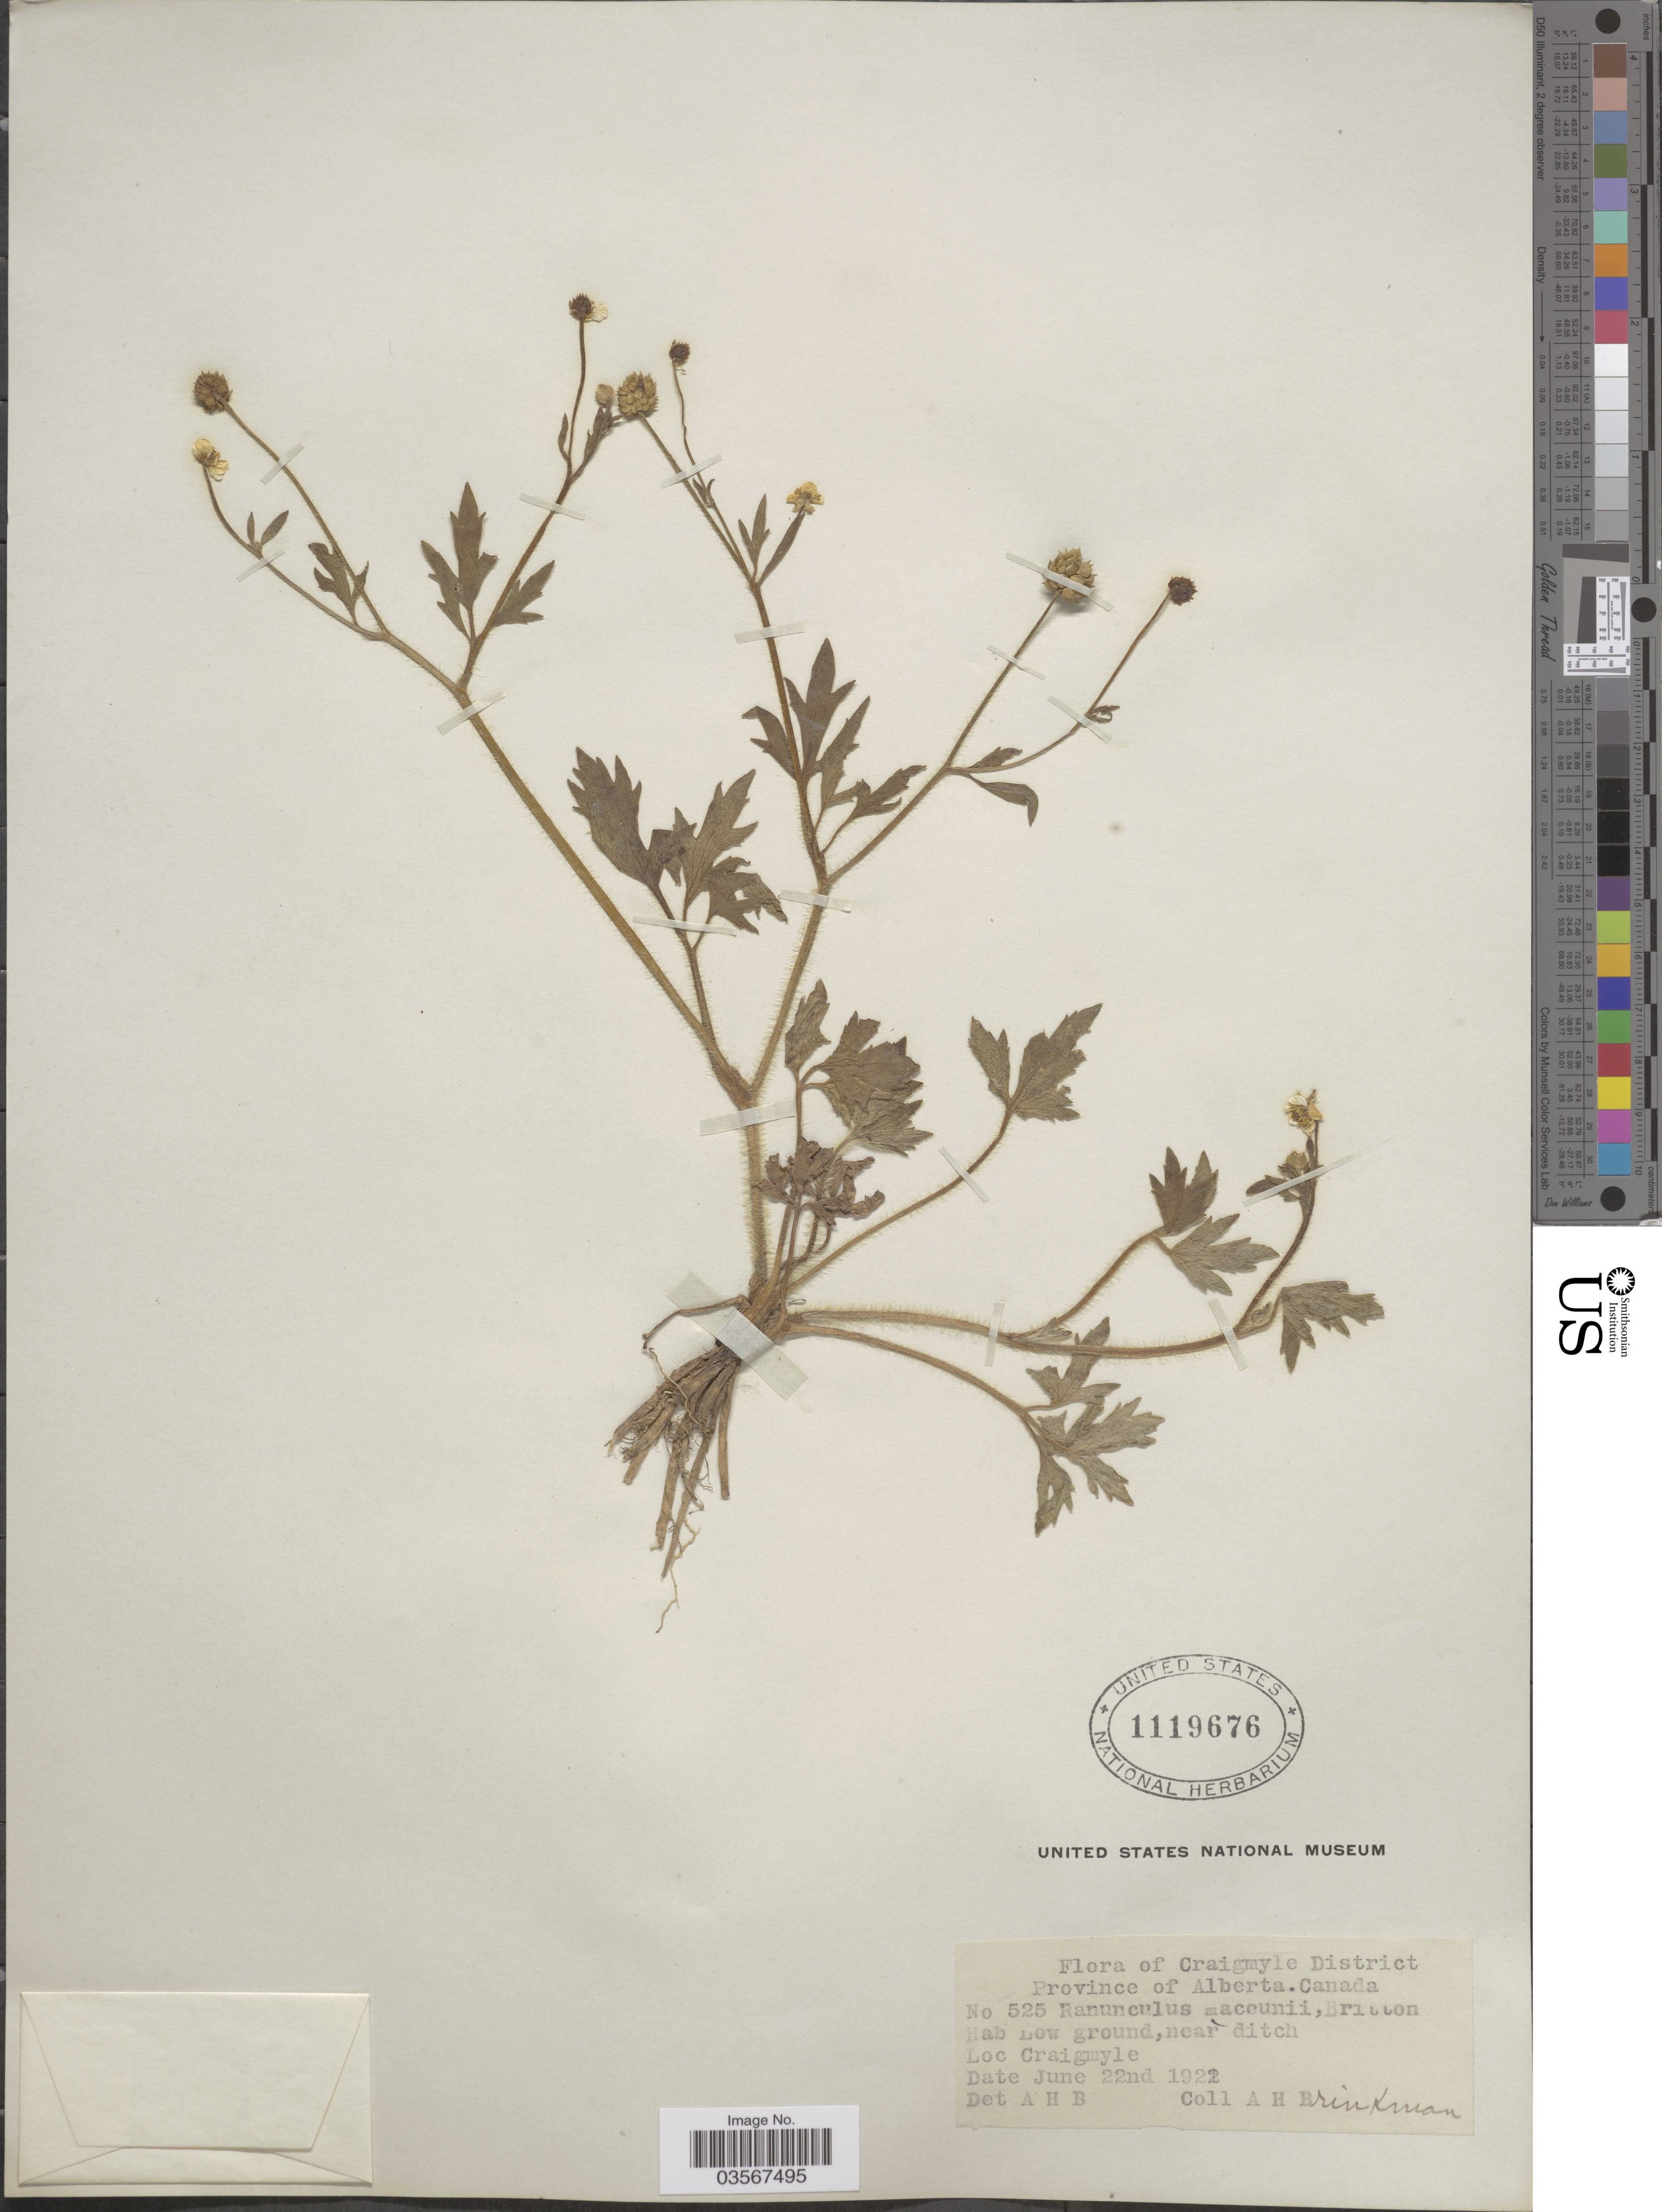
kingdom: Plantae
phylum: Tracheophyta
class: Magnoliopsida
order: Ranunculales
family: Ranunculaceae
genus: Ranunculus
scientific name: Ranunculus macounii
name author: Britton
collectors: A. Brinkman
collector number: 525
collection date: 1922-06-22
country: Canada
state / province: Alberta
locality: Craigmyle District. Craigmyle.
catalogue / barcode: US 1119676